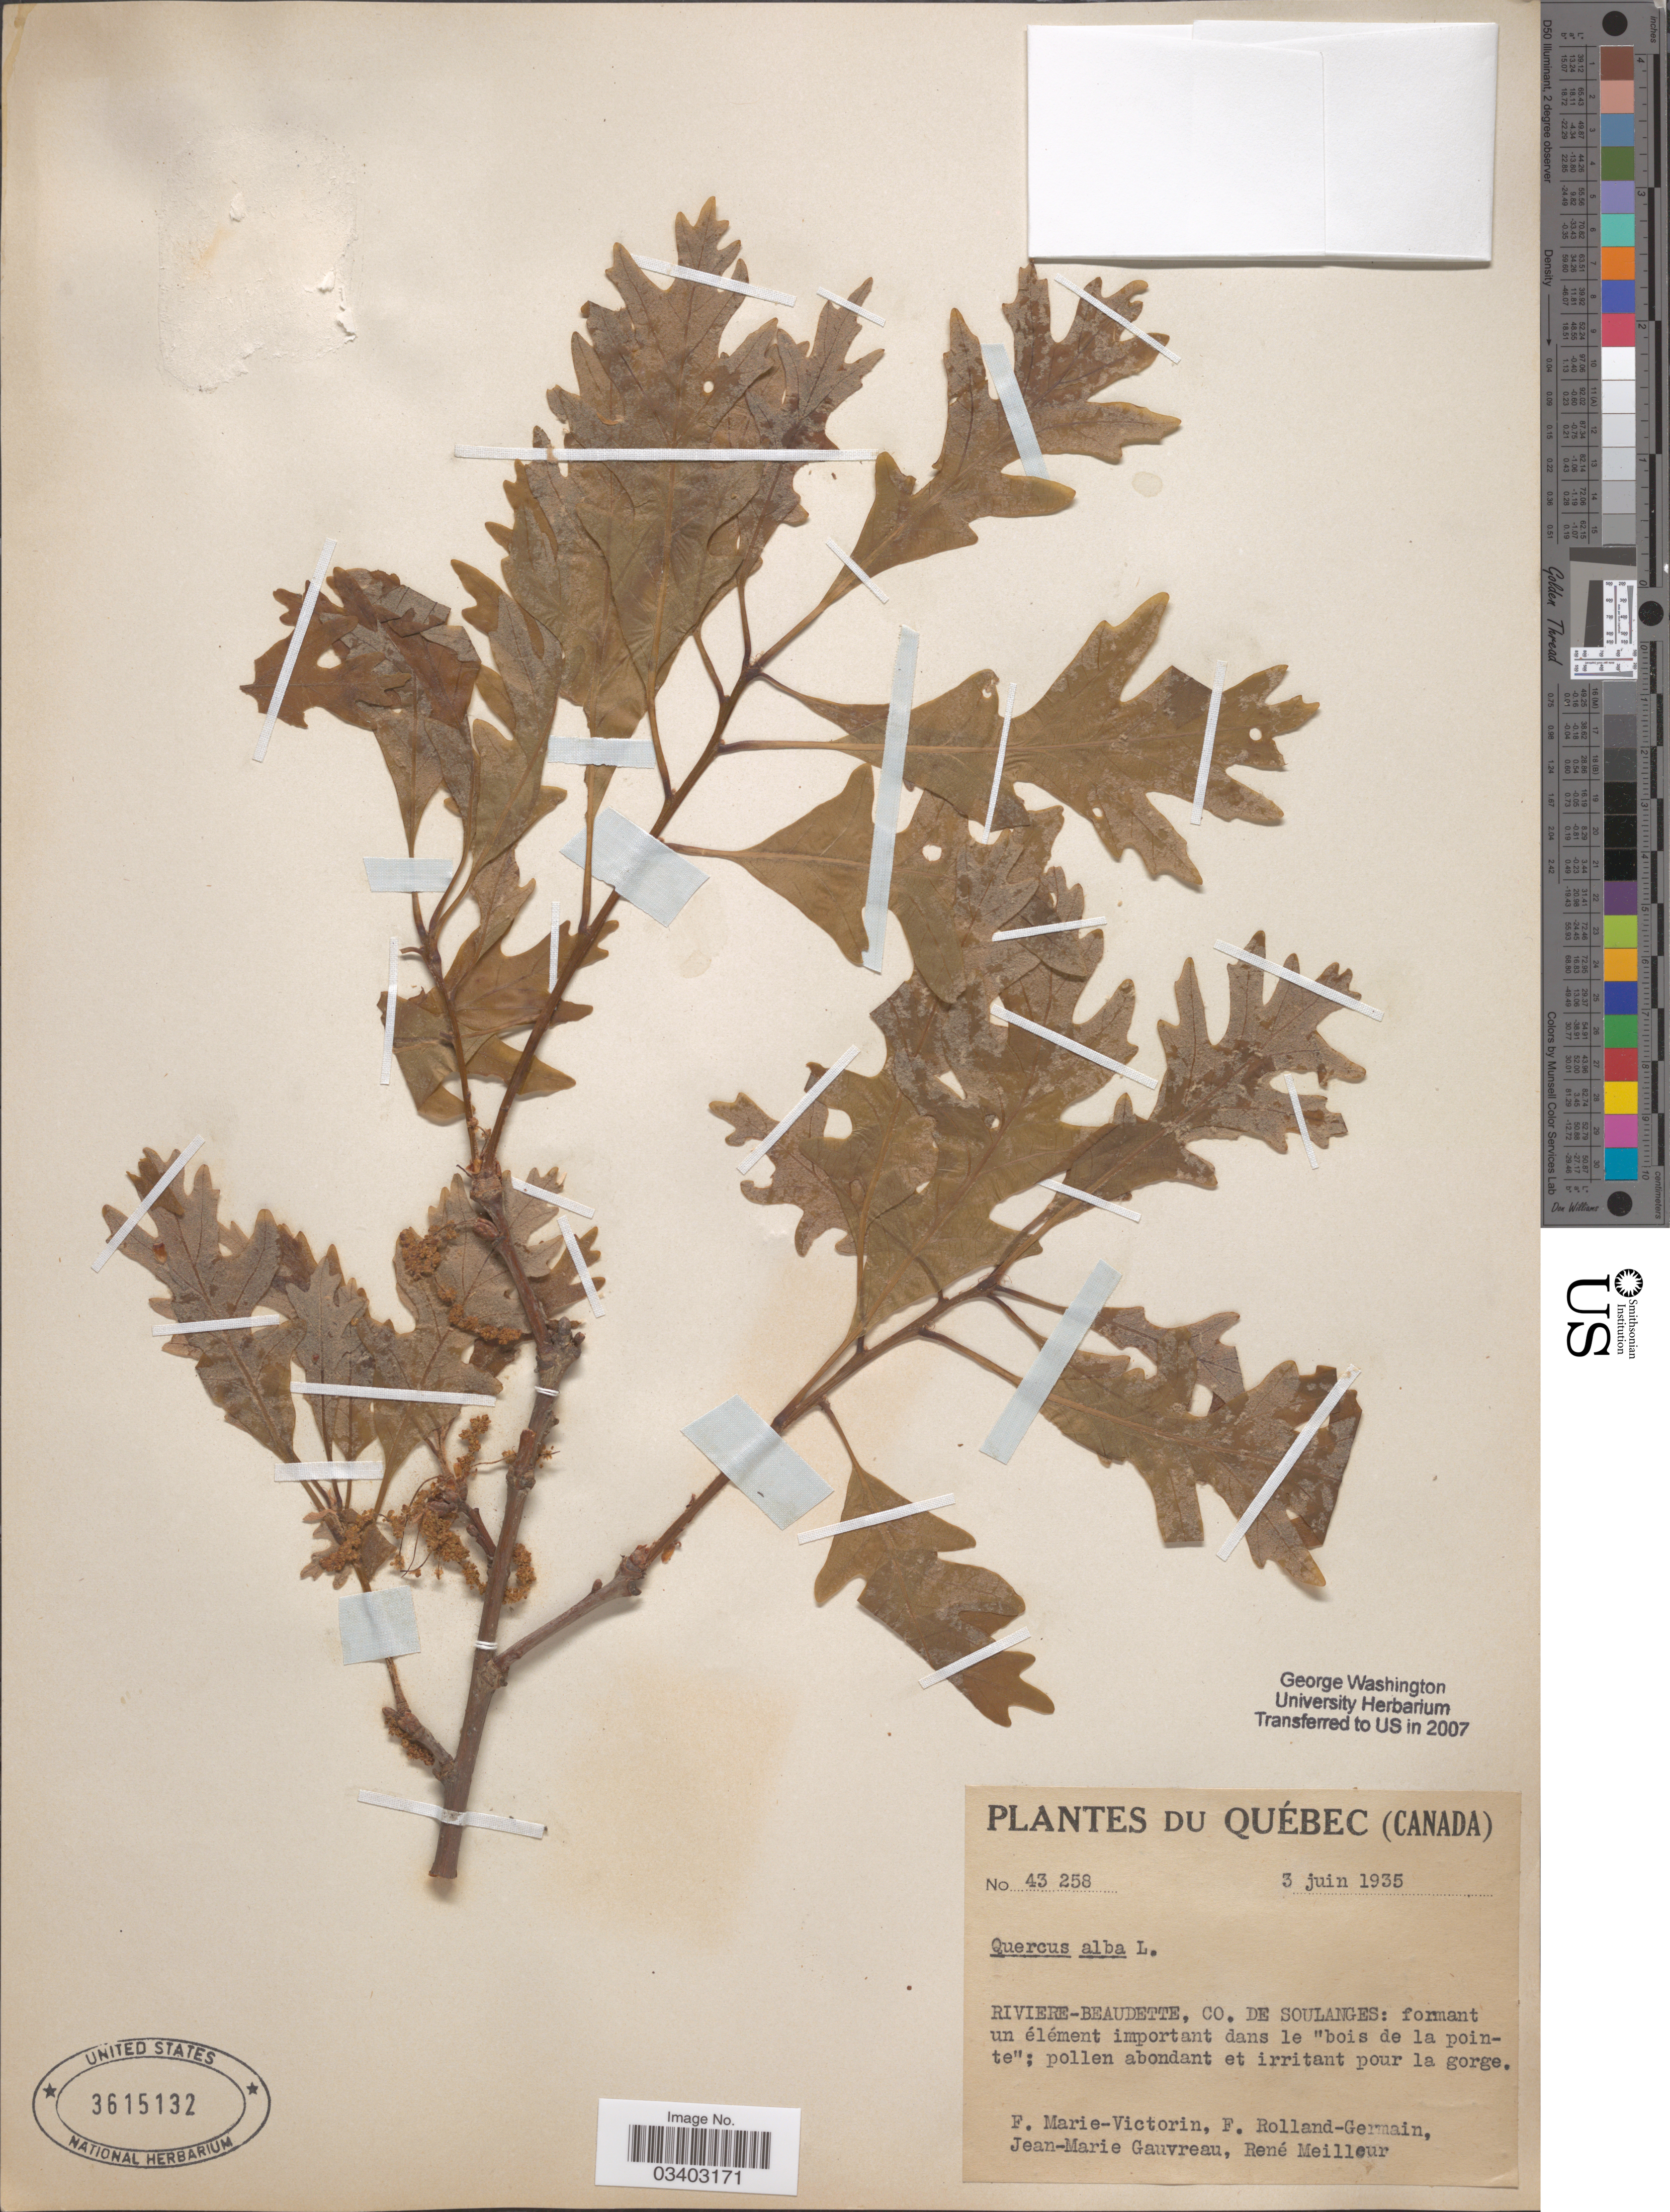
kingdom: Plantae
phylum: Tracheophyta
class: Magnoliopsida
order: Fagales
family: Fagaceae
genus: Quercus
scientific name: Quercus alba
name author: L.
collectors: F. Marie-Victorin, Rolland-Germain, J. Gauvreau & R. Meilleur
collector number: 43258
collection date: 1935-06-03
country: Canada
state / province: Quebec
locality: Riviere-Beaudette, Co. de Soulanges.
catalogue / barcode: US 3615132